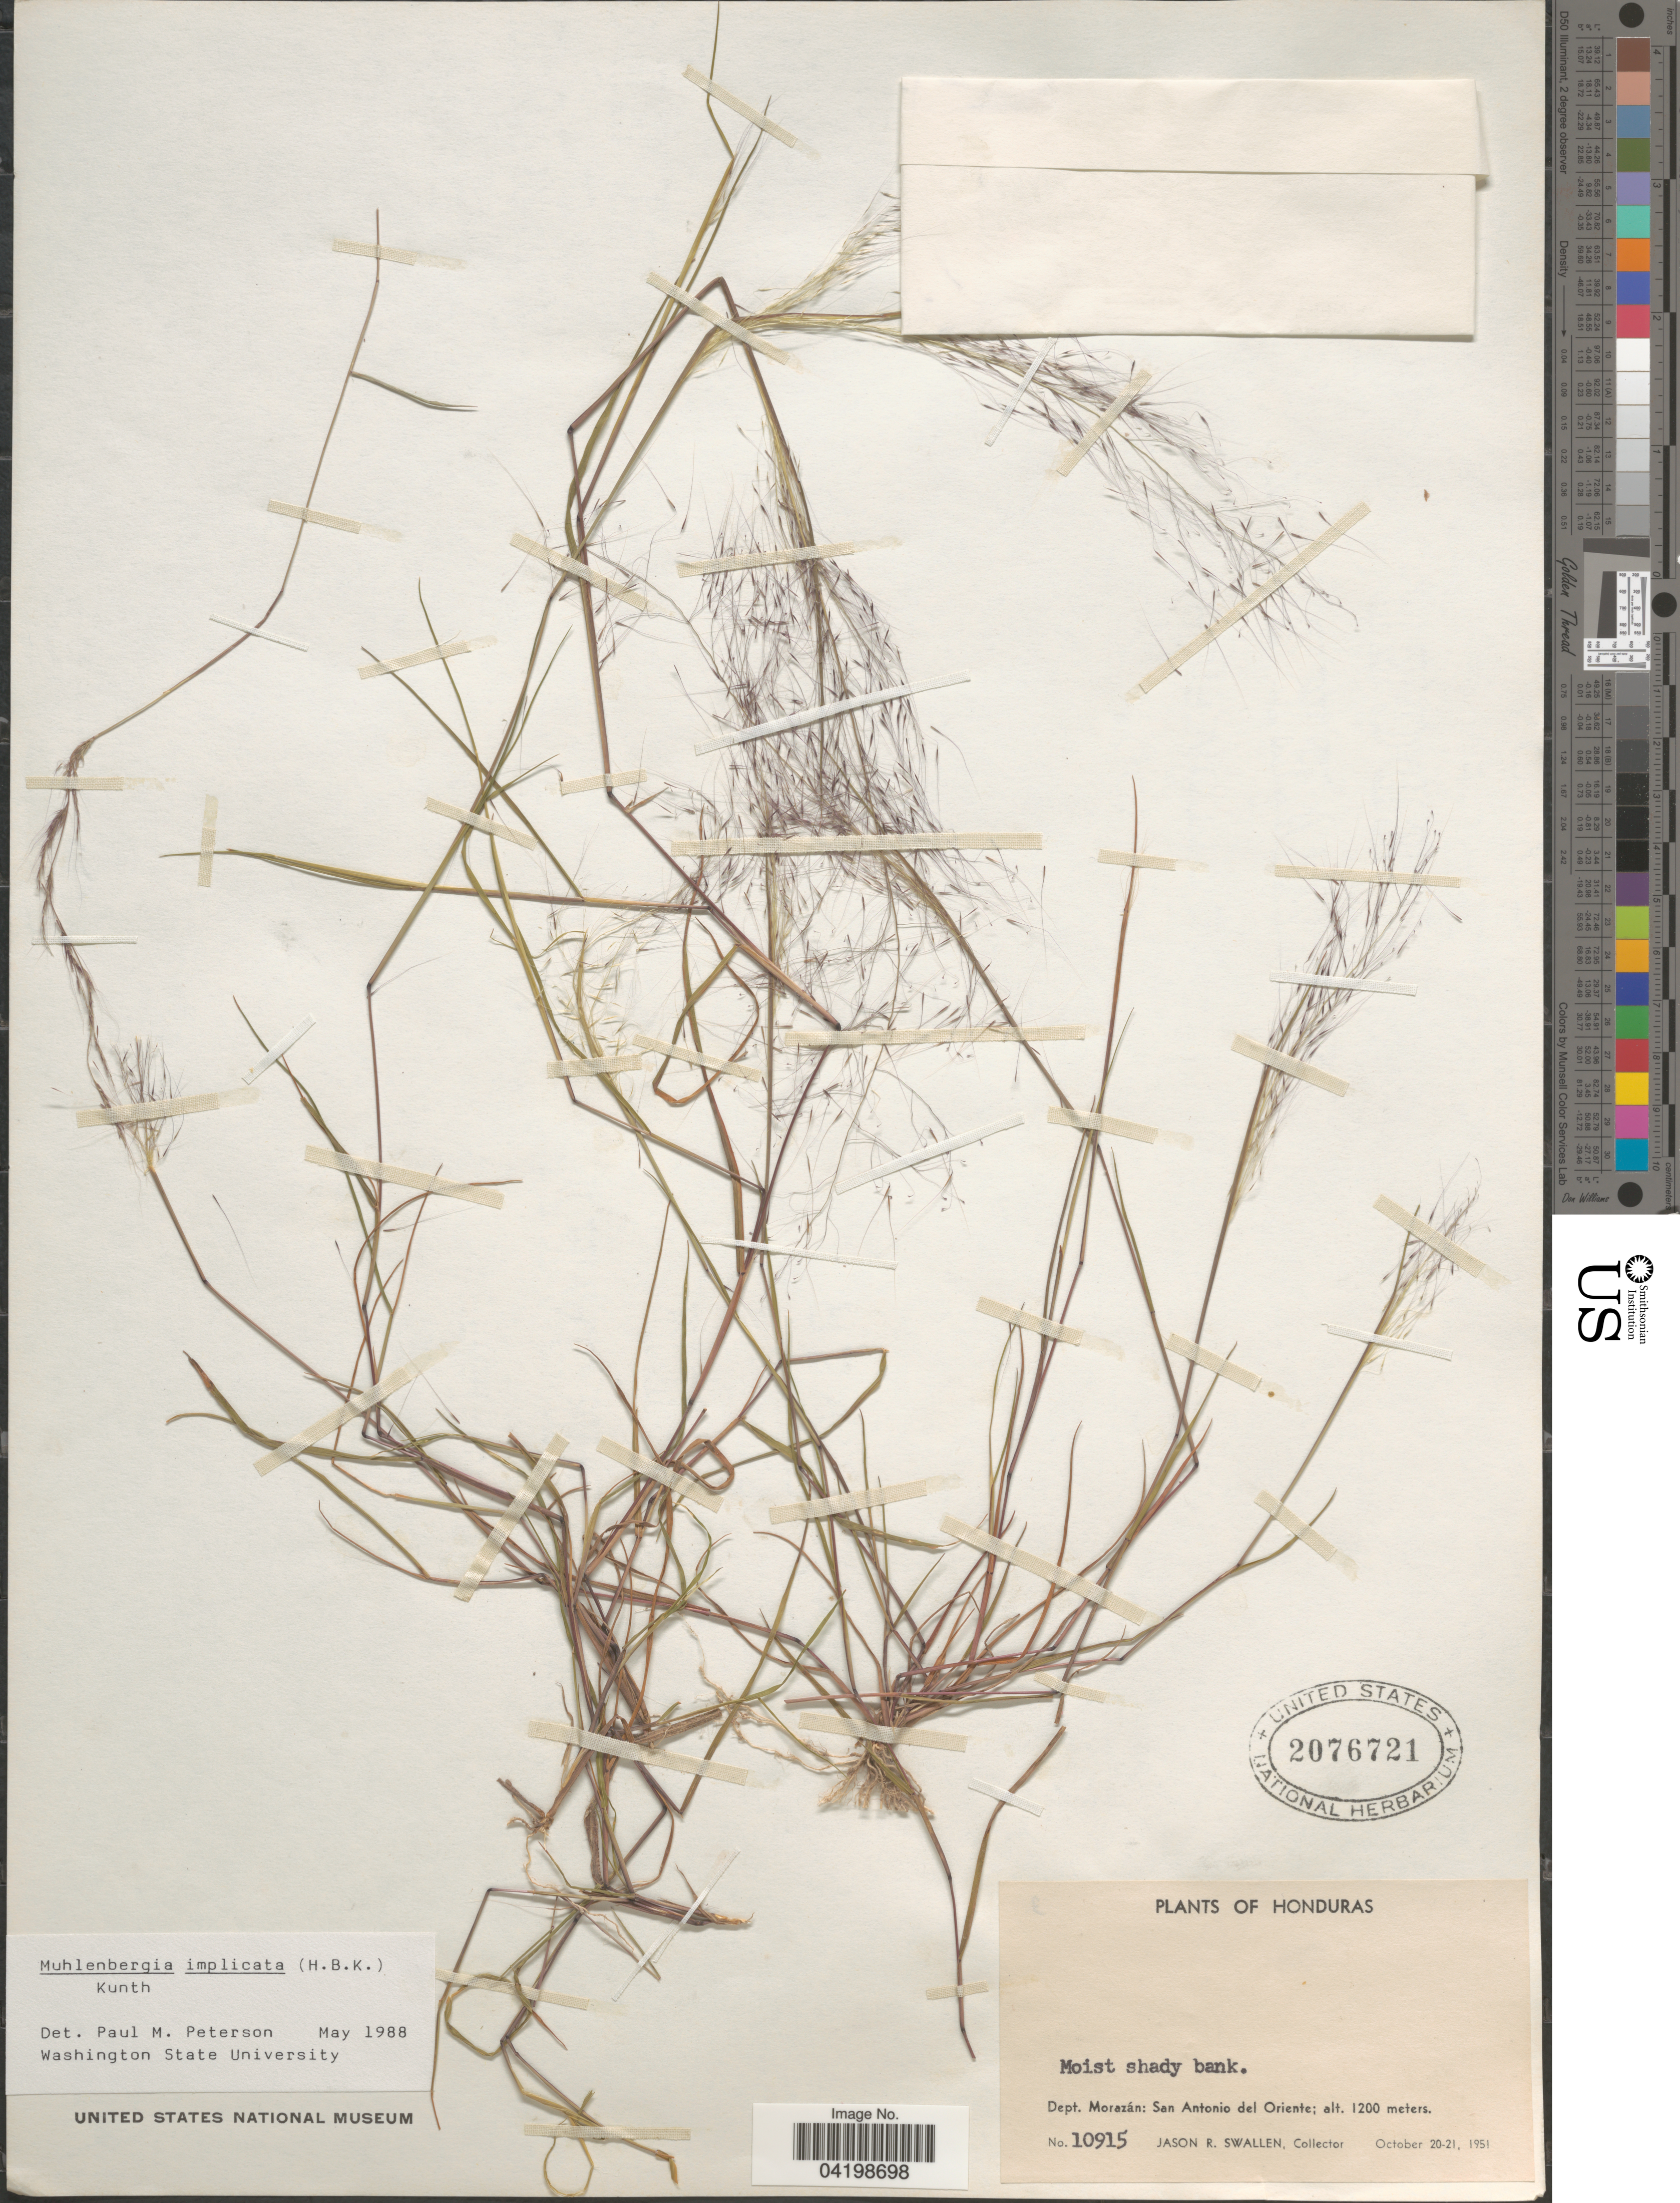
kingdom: Plantae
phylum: Tracheophyta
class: Liliopsida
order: Poales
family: Poaceae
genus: Muhlenbergia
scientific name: Muhlenbergia implicata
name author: (Kunth) Trin.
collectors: J. R. Swallen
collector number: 10915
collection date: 1951-10-20/1951-10-21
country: Honduras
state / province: Fco. Morazán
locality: Dept. Morazán: San Antonio del Oriente.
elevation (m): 1200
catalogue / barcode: US 2076721